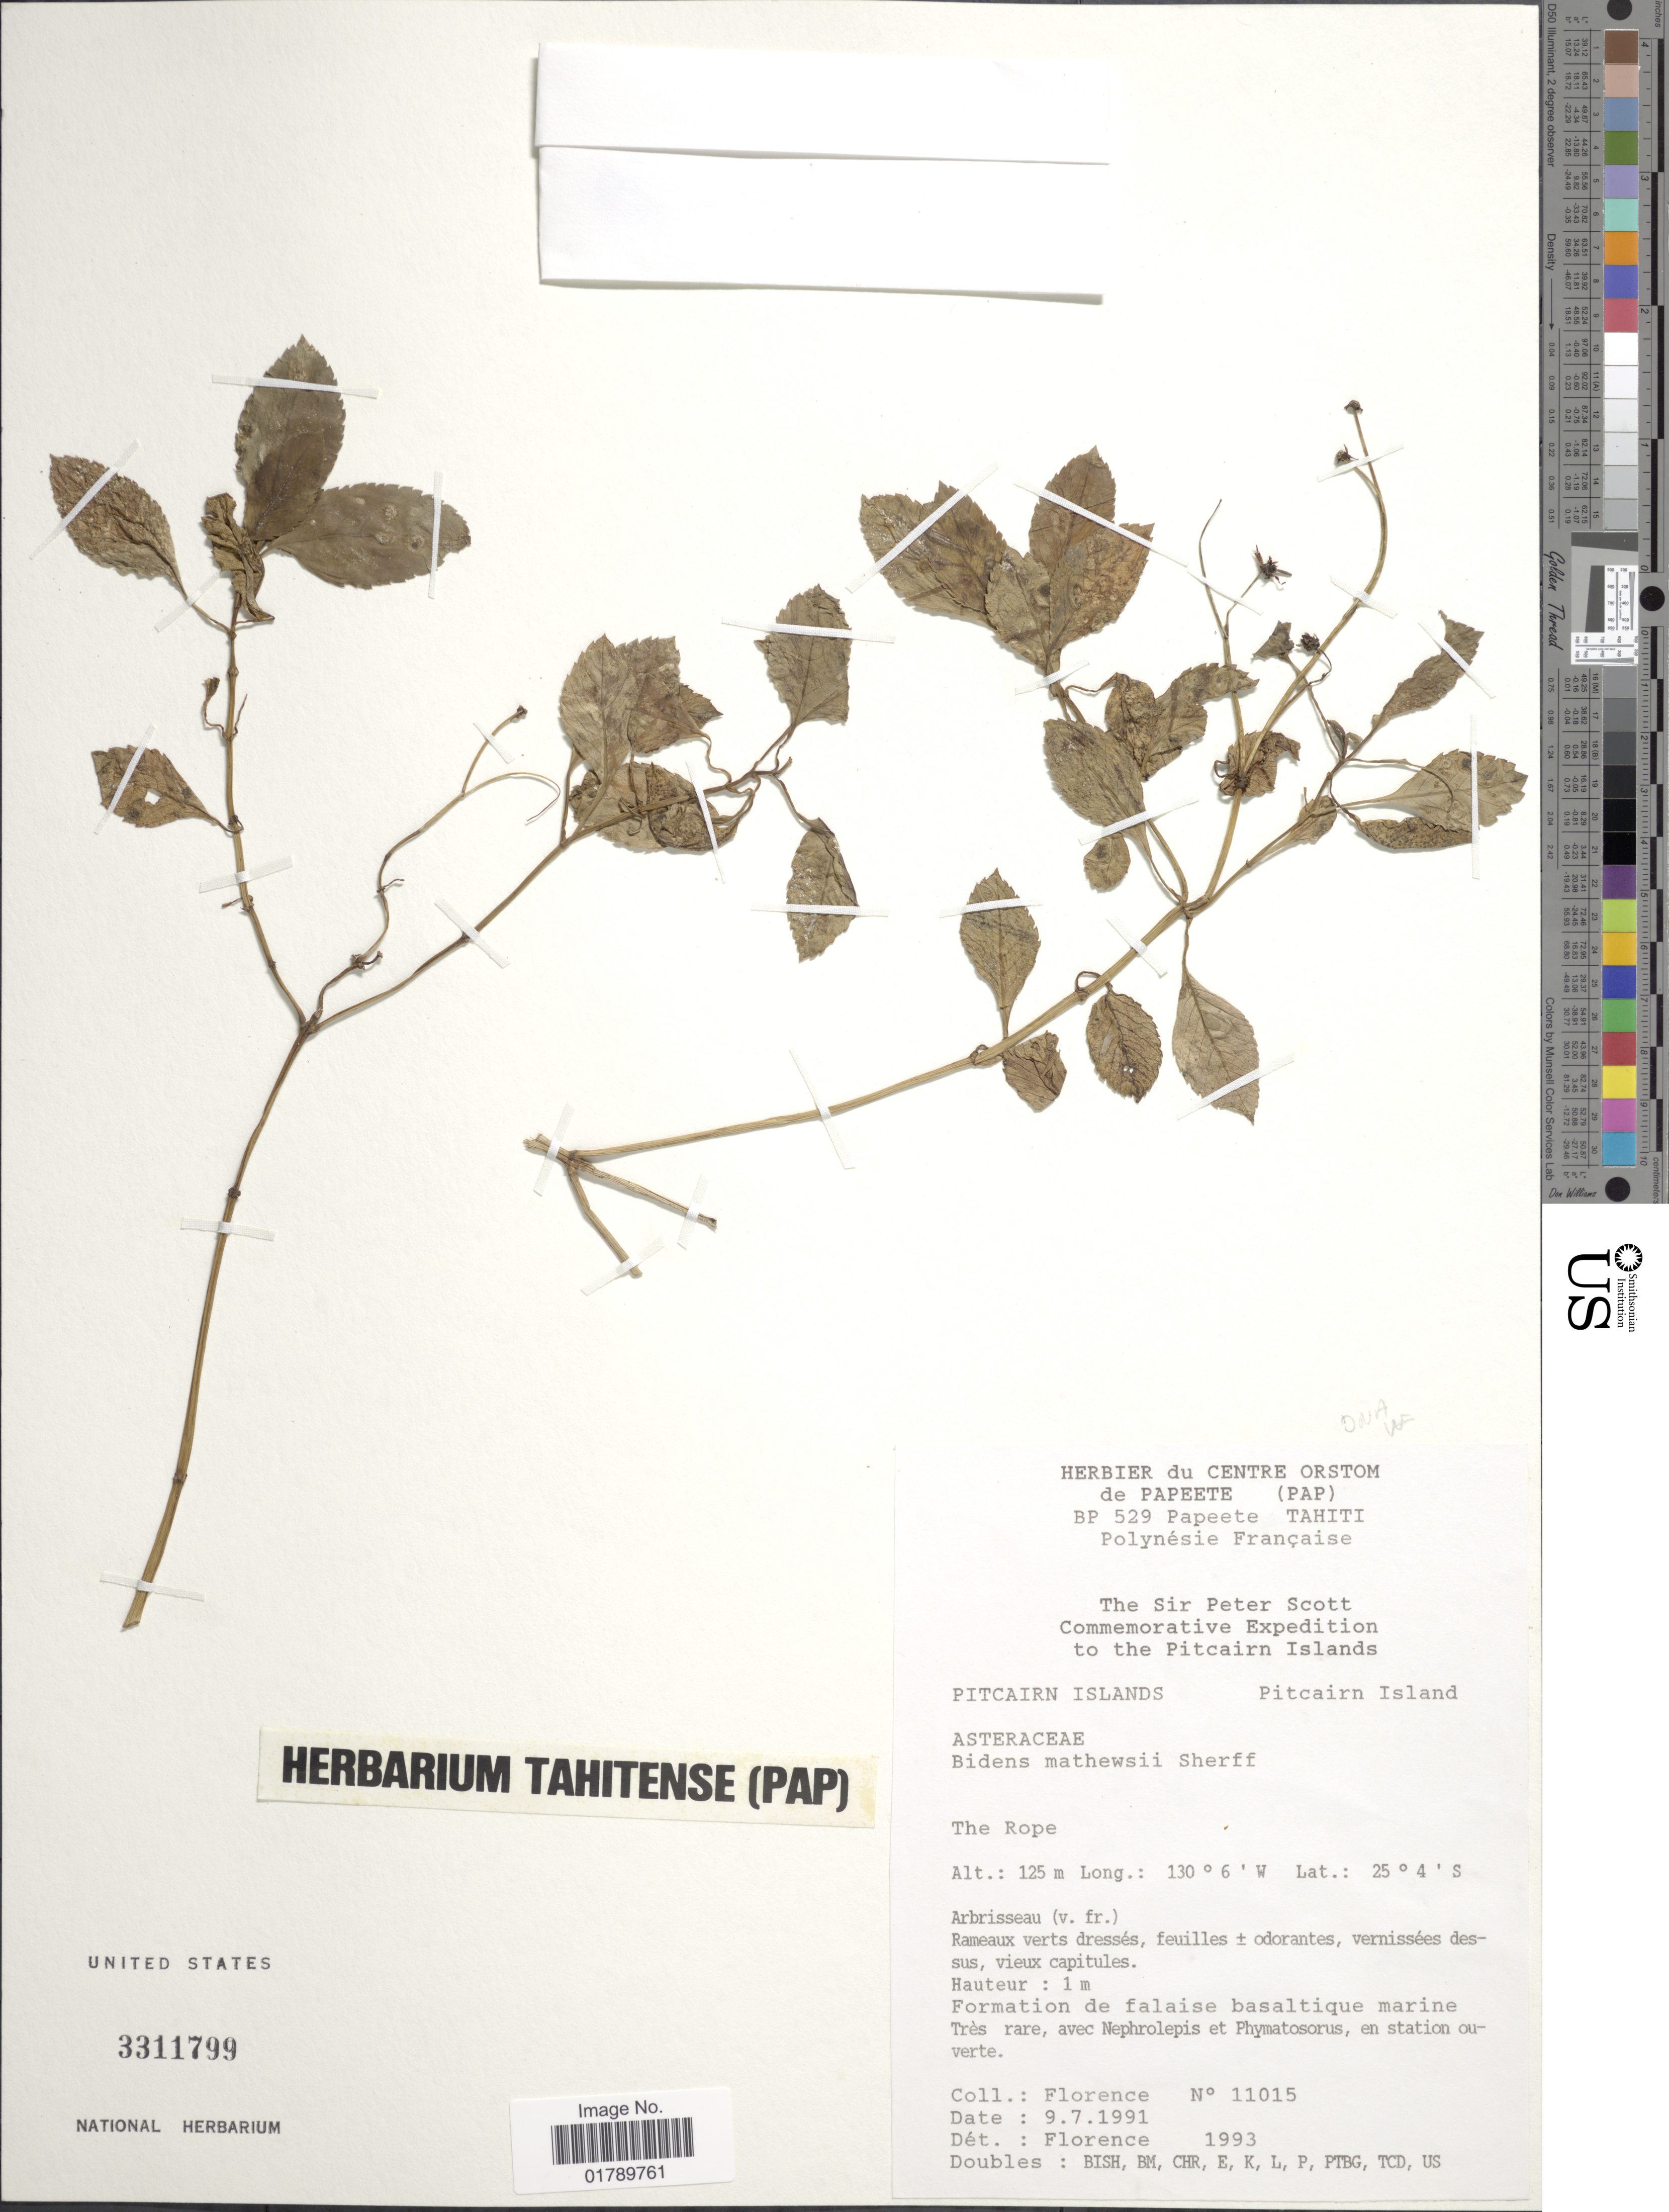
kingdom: Plantae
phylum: Tracheophyta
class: Magnoliopsida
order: Asterales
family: Asteraceae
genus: Bidens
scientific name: Bidens mathewsii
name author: Sherff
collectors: -. Florence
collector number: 11015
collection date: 1991-07-09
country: Pitcairn Islands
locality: Pitcairn Islands. The Rope.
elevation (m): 125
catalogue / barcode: US 3311799